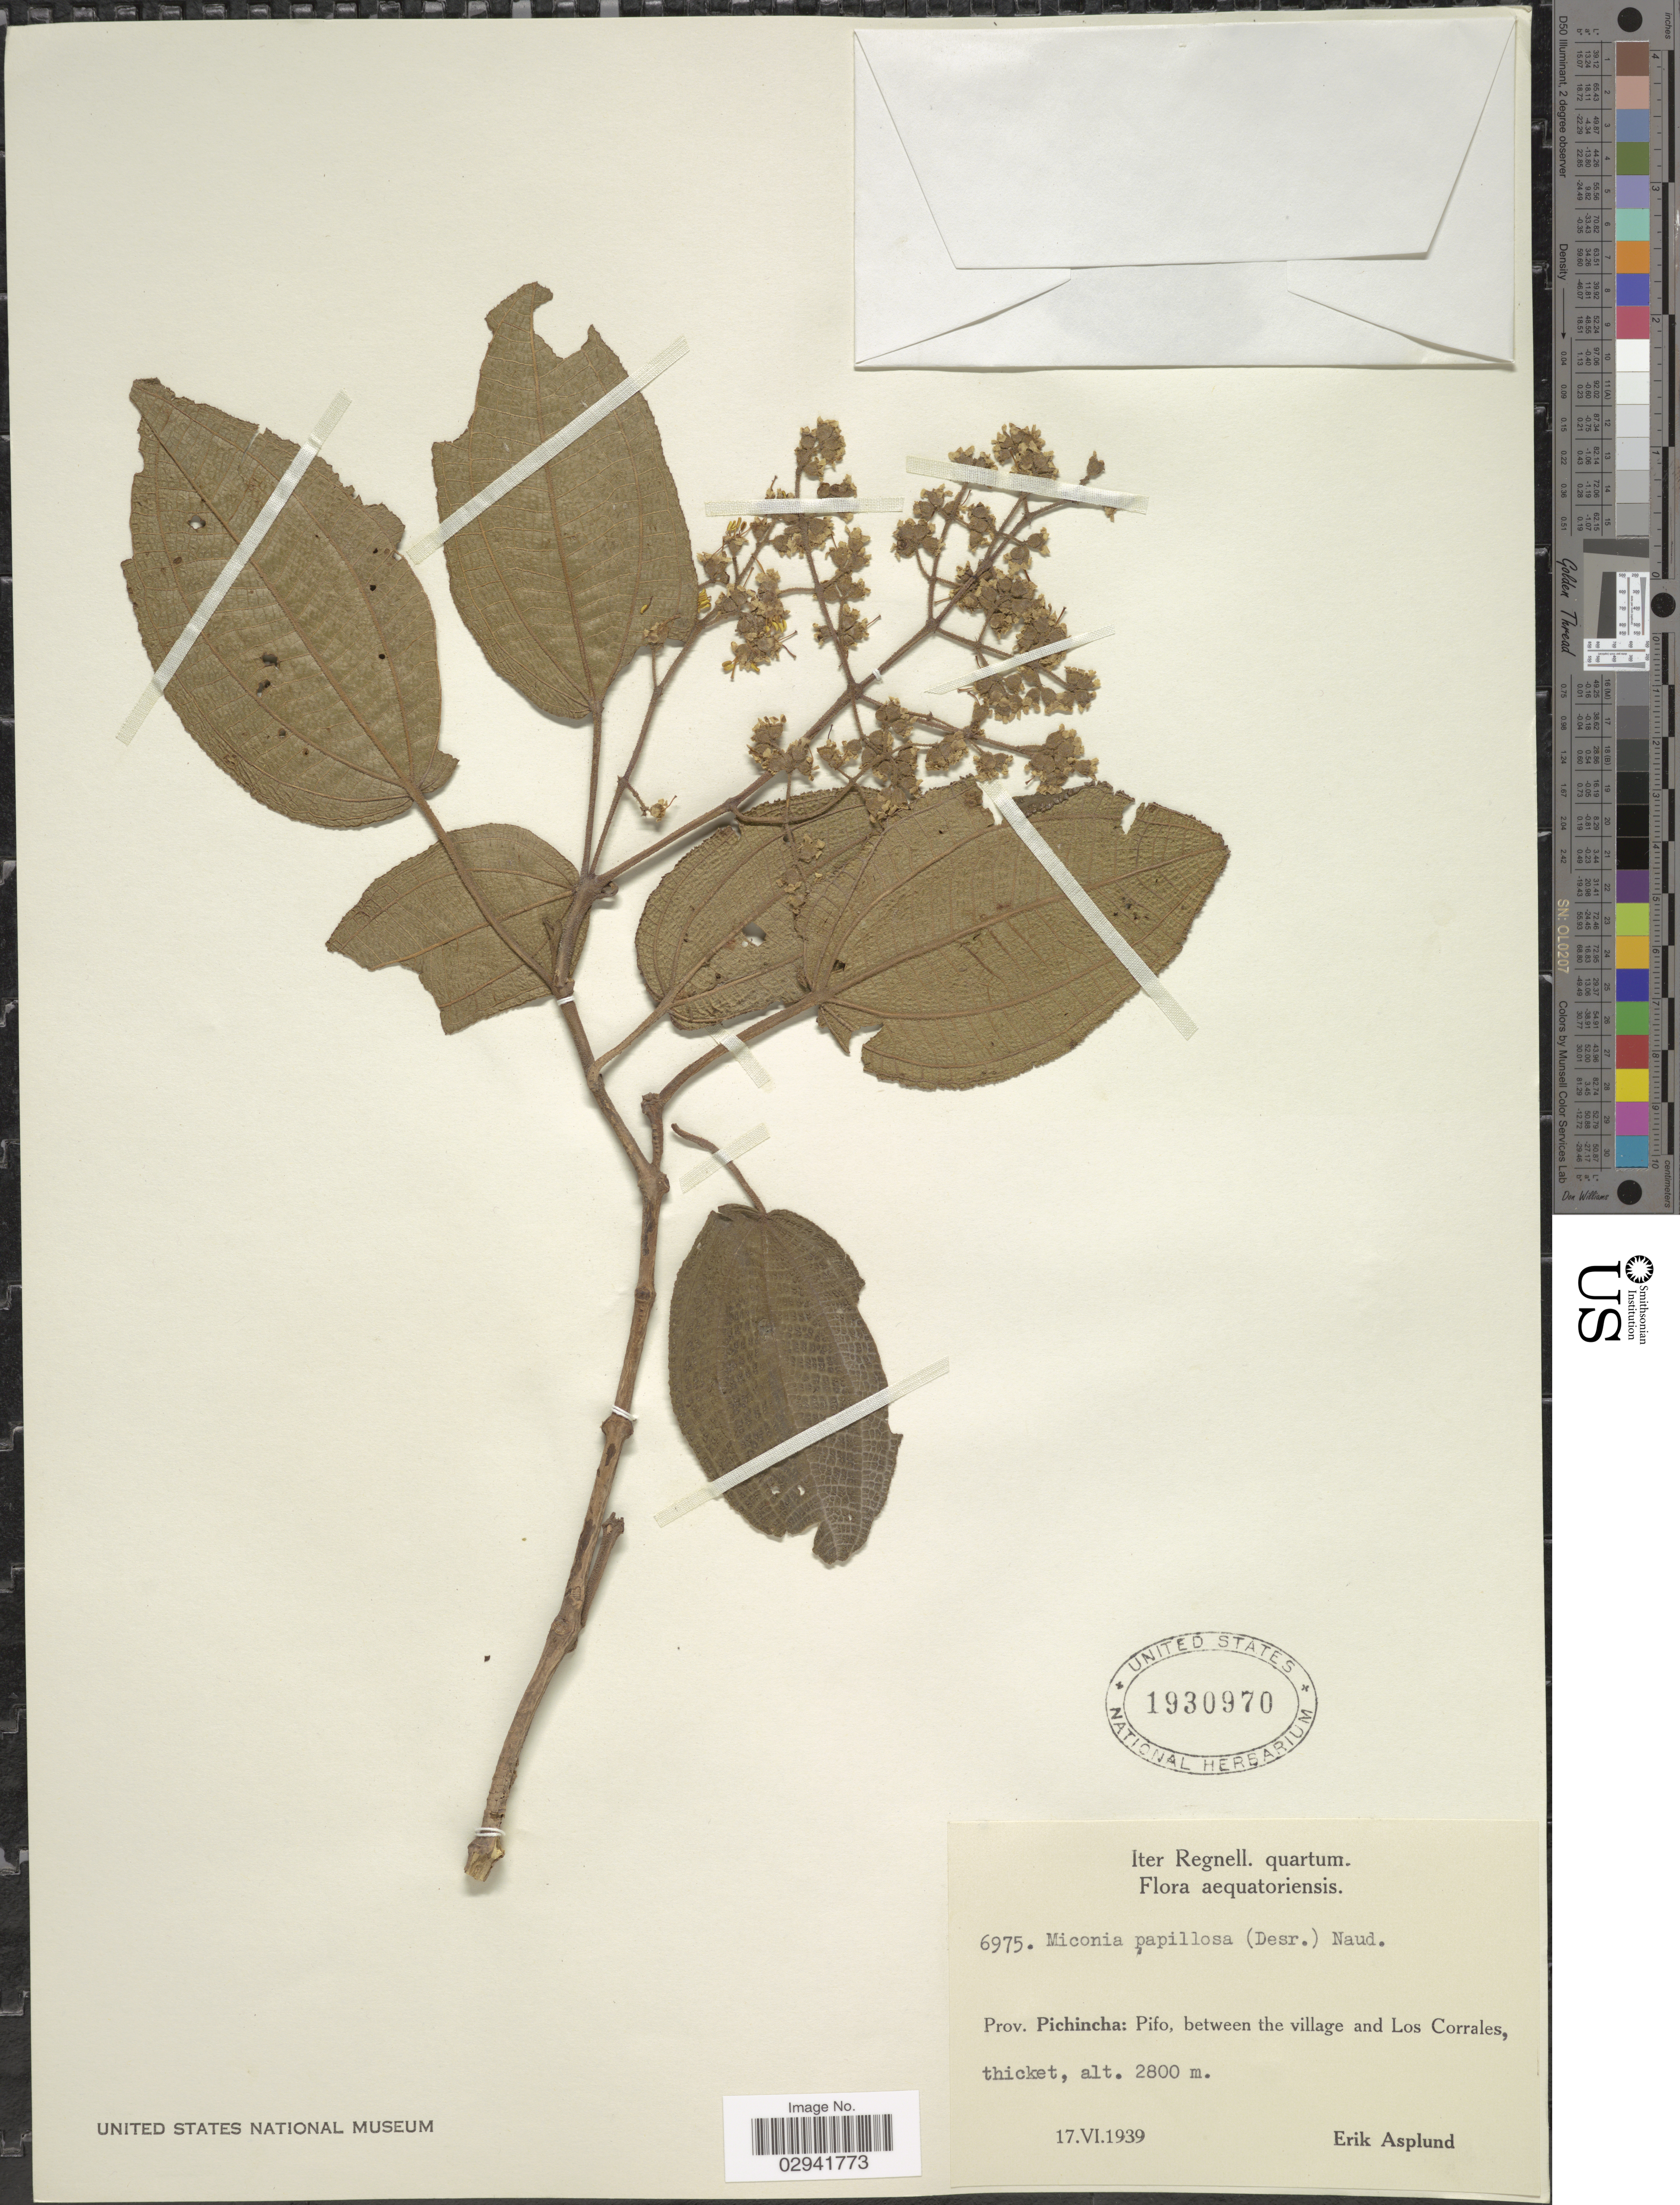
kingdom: Plantae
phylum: Tracheophyta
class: Magnoliopsida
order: Myrtales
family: Melastomataceae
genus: Miconia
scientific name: Miconia papillosa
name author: (Desr.) Naudin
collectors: E. Asplund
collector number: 6975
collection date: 1939-06-17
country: Ecuador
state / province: Pichincha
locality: Pifo, between the village and Los Corrales.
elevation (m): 2800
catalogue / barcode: US 1930970